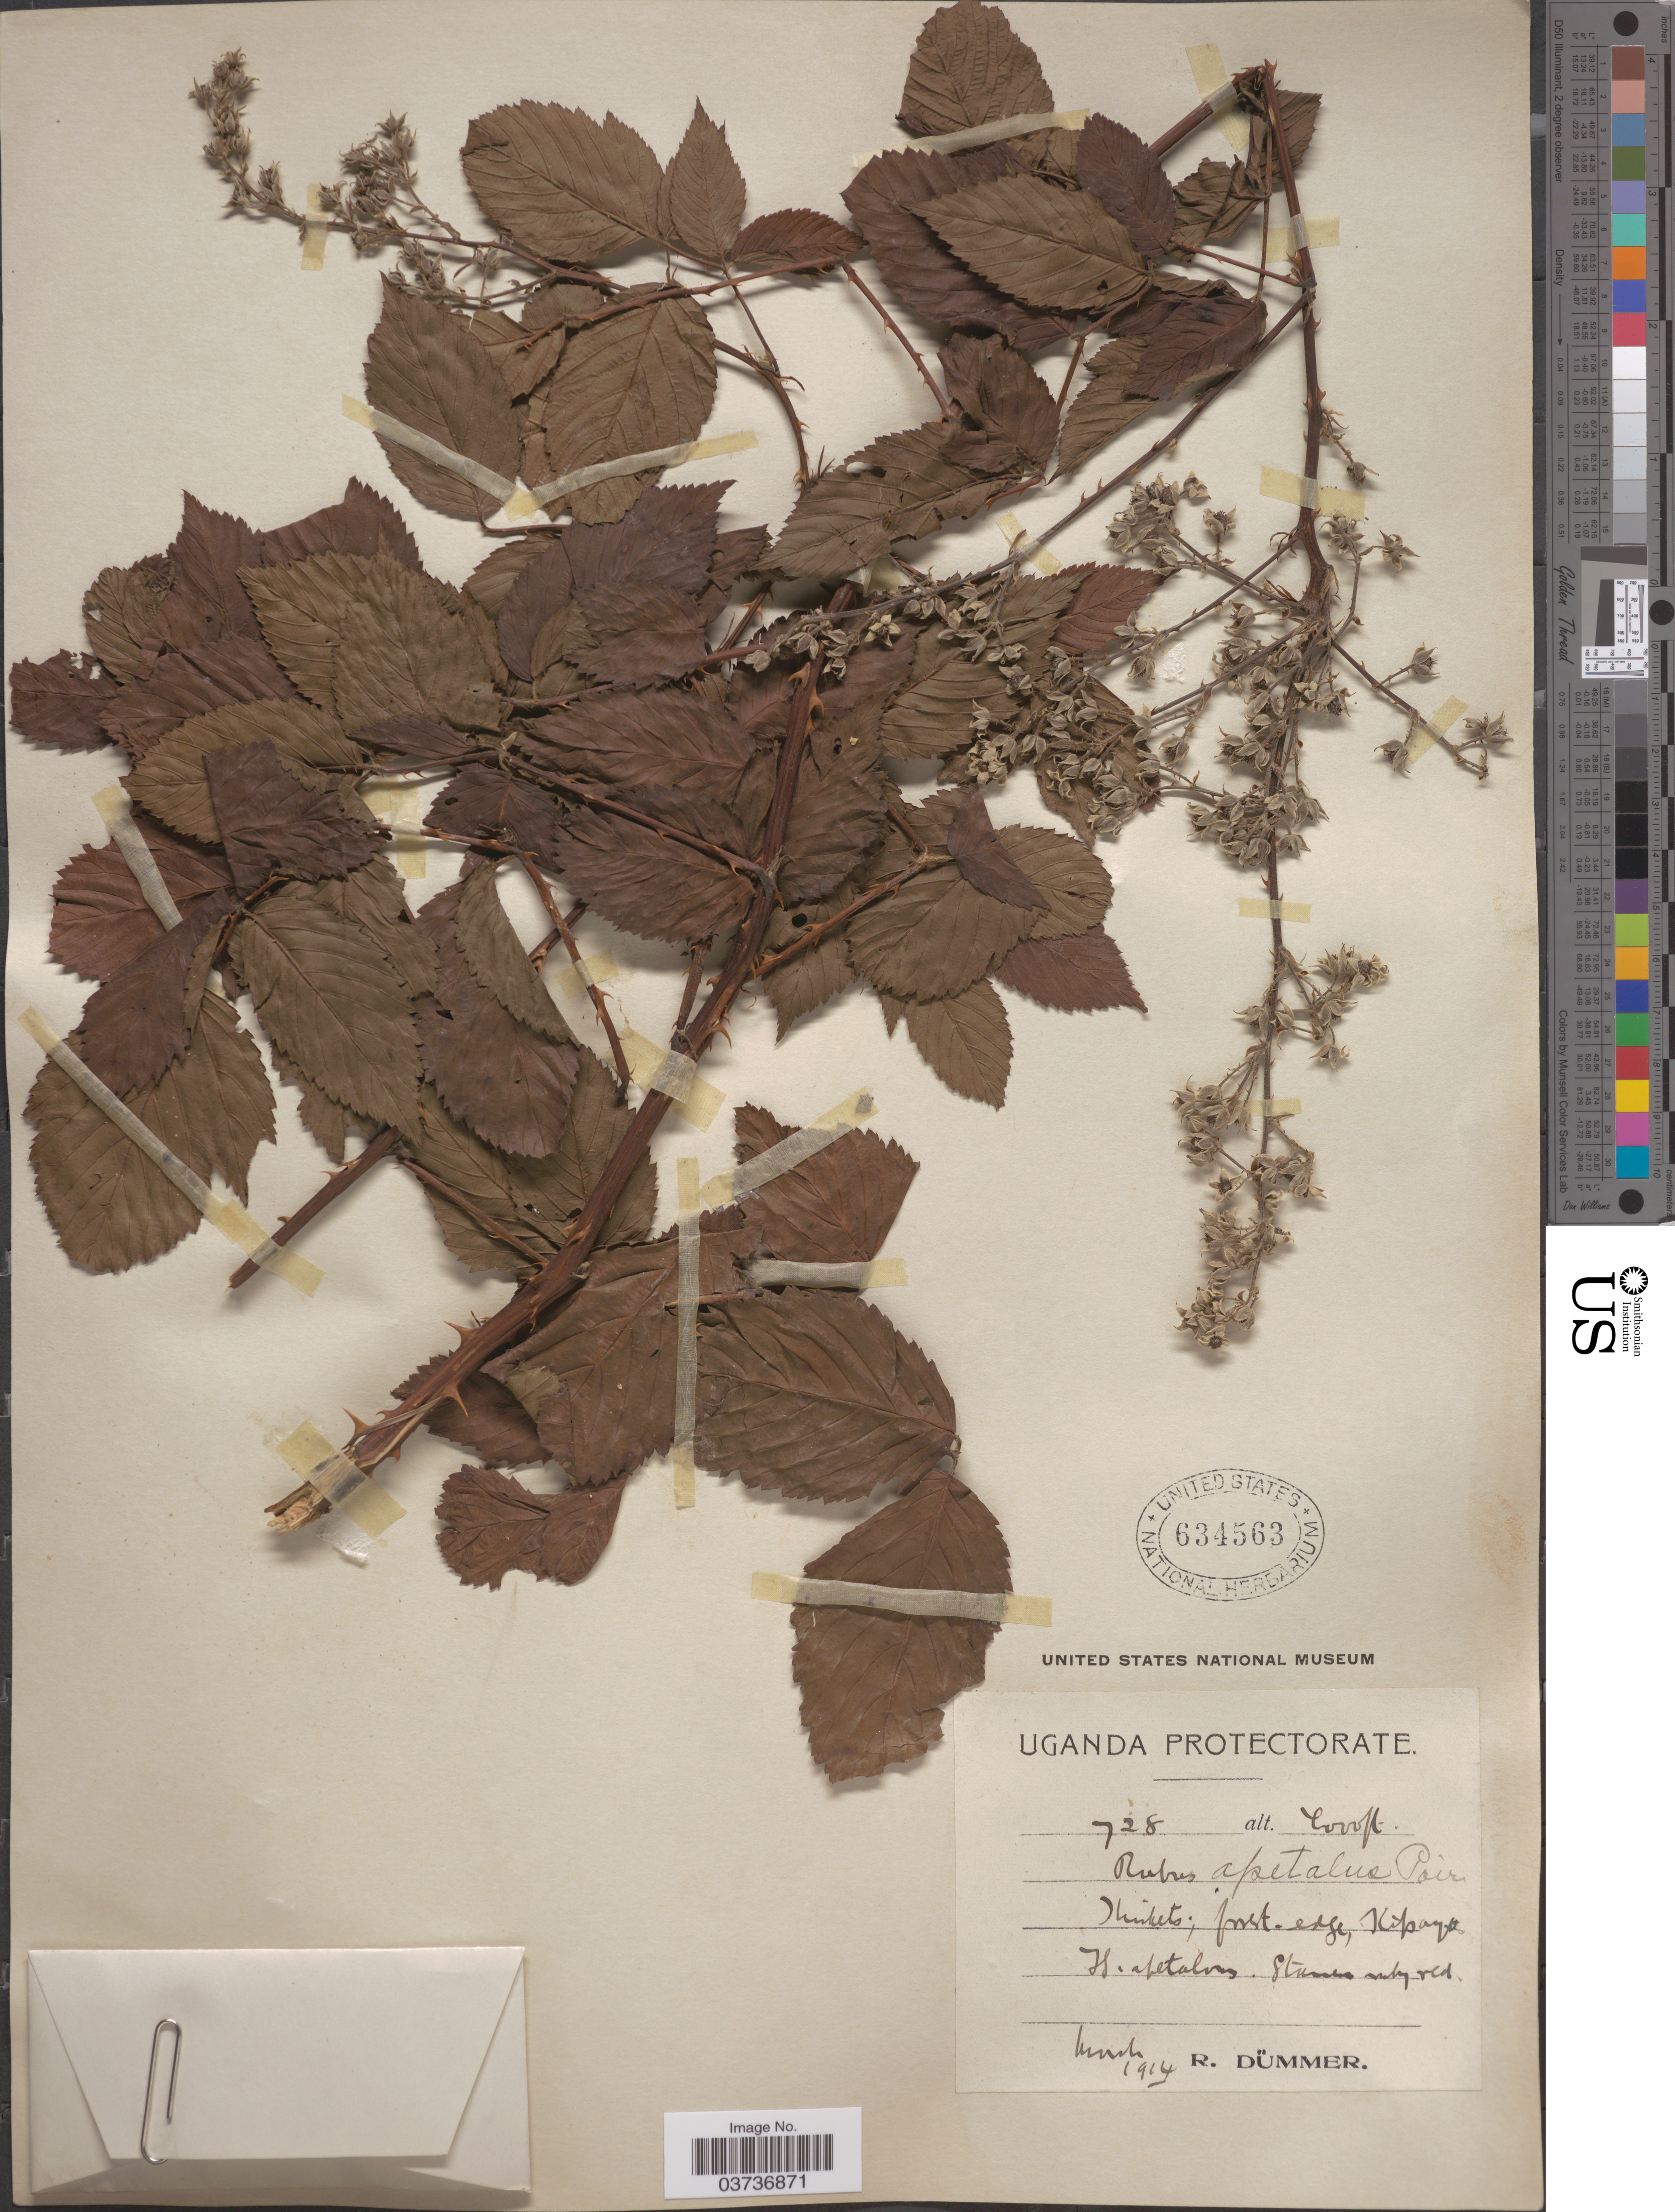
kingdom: Plantae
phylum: Tracheophyta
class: Magnoliopsida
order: Rosales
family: Rosaceae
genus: Rubus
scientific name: Rubus apetalus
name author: Poir.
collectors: R. A. Dümmer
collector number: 728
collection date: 1914-03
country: Uganda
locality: Uganda Protectorate. Kipayo.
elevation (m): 1219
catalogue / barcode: US 634563